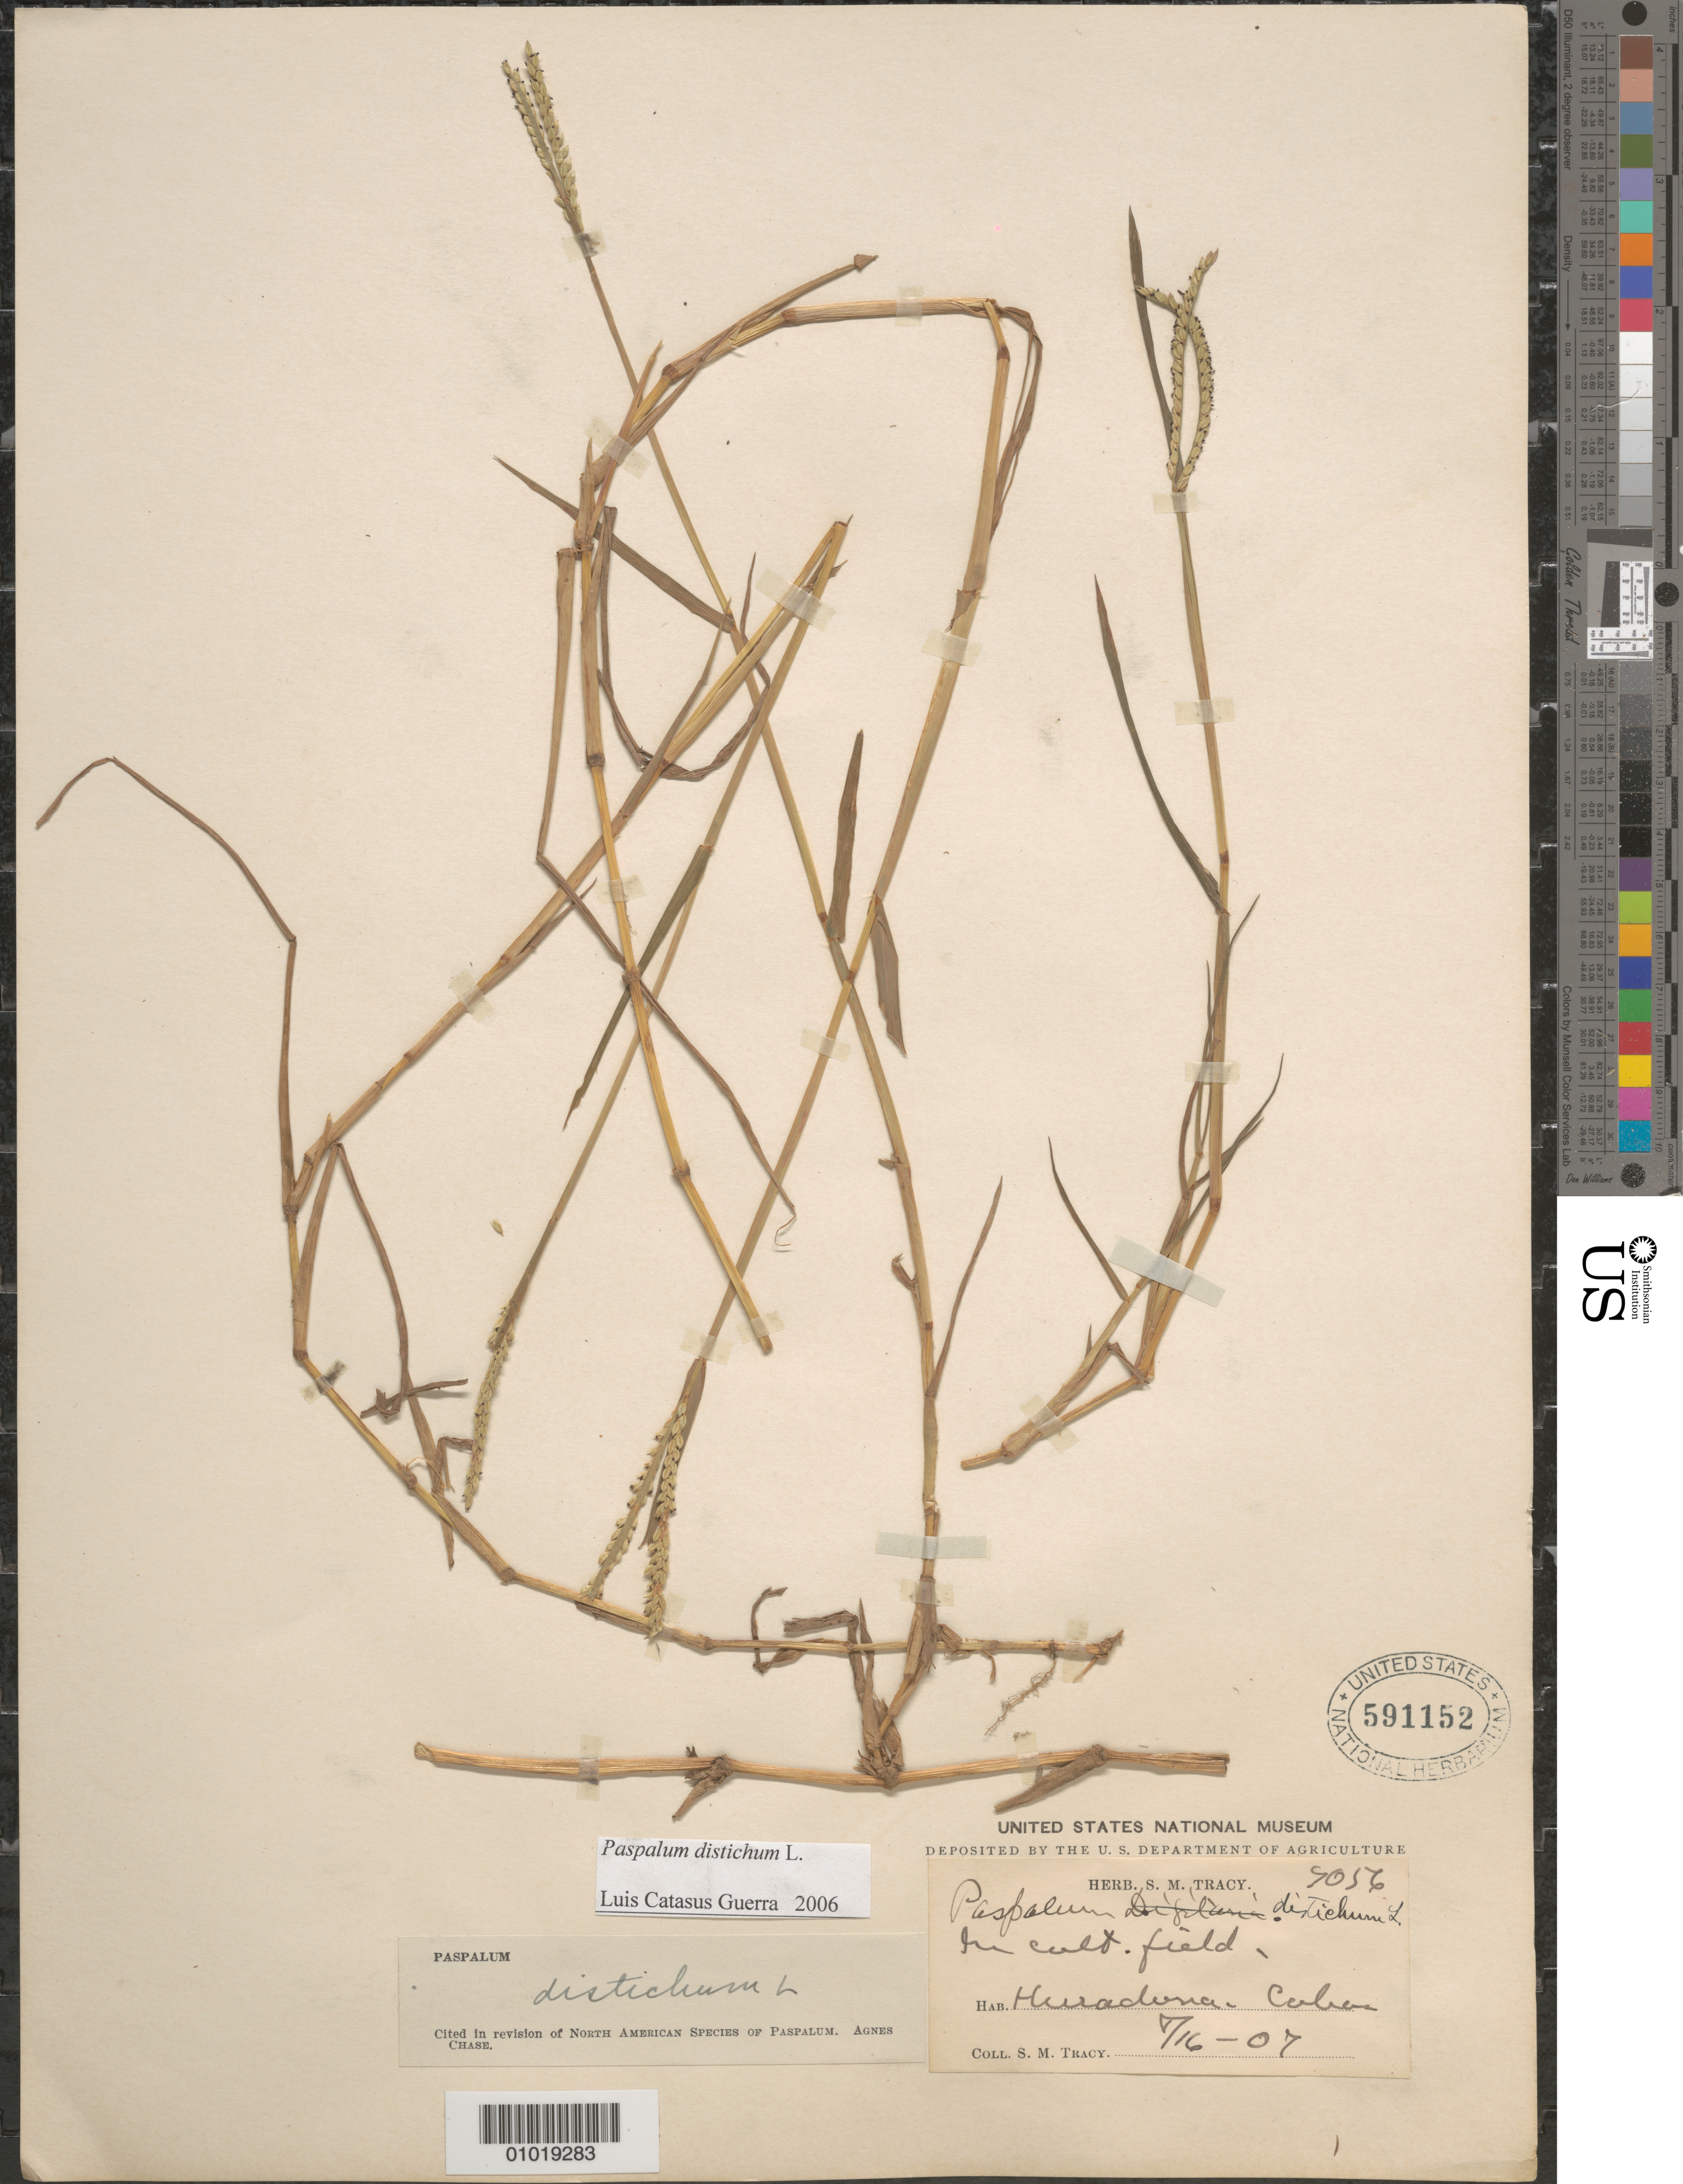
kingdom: Plantae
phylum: Tracheophyta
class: Liliopsida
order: Poales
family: Poaceae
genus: Paspalum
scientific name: Paspalum distichum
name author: L.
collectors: S. M. Tracy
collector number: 7056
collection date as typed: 16 Jul 1907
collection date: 1907-07-16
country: Cuba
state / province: Ciego de Ávila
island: Cuba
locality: Herradura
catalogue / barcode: US 591152